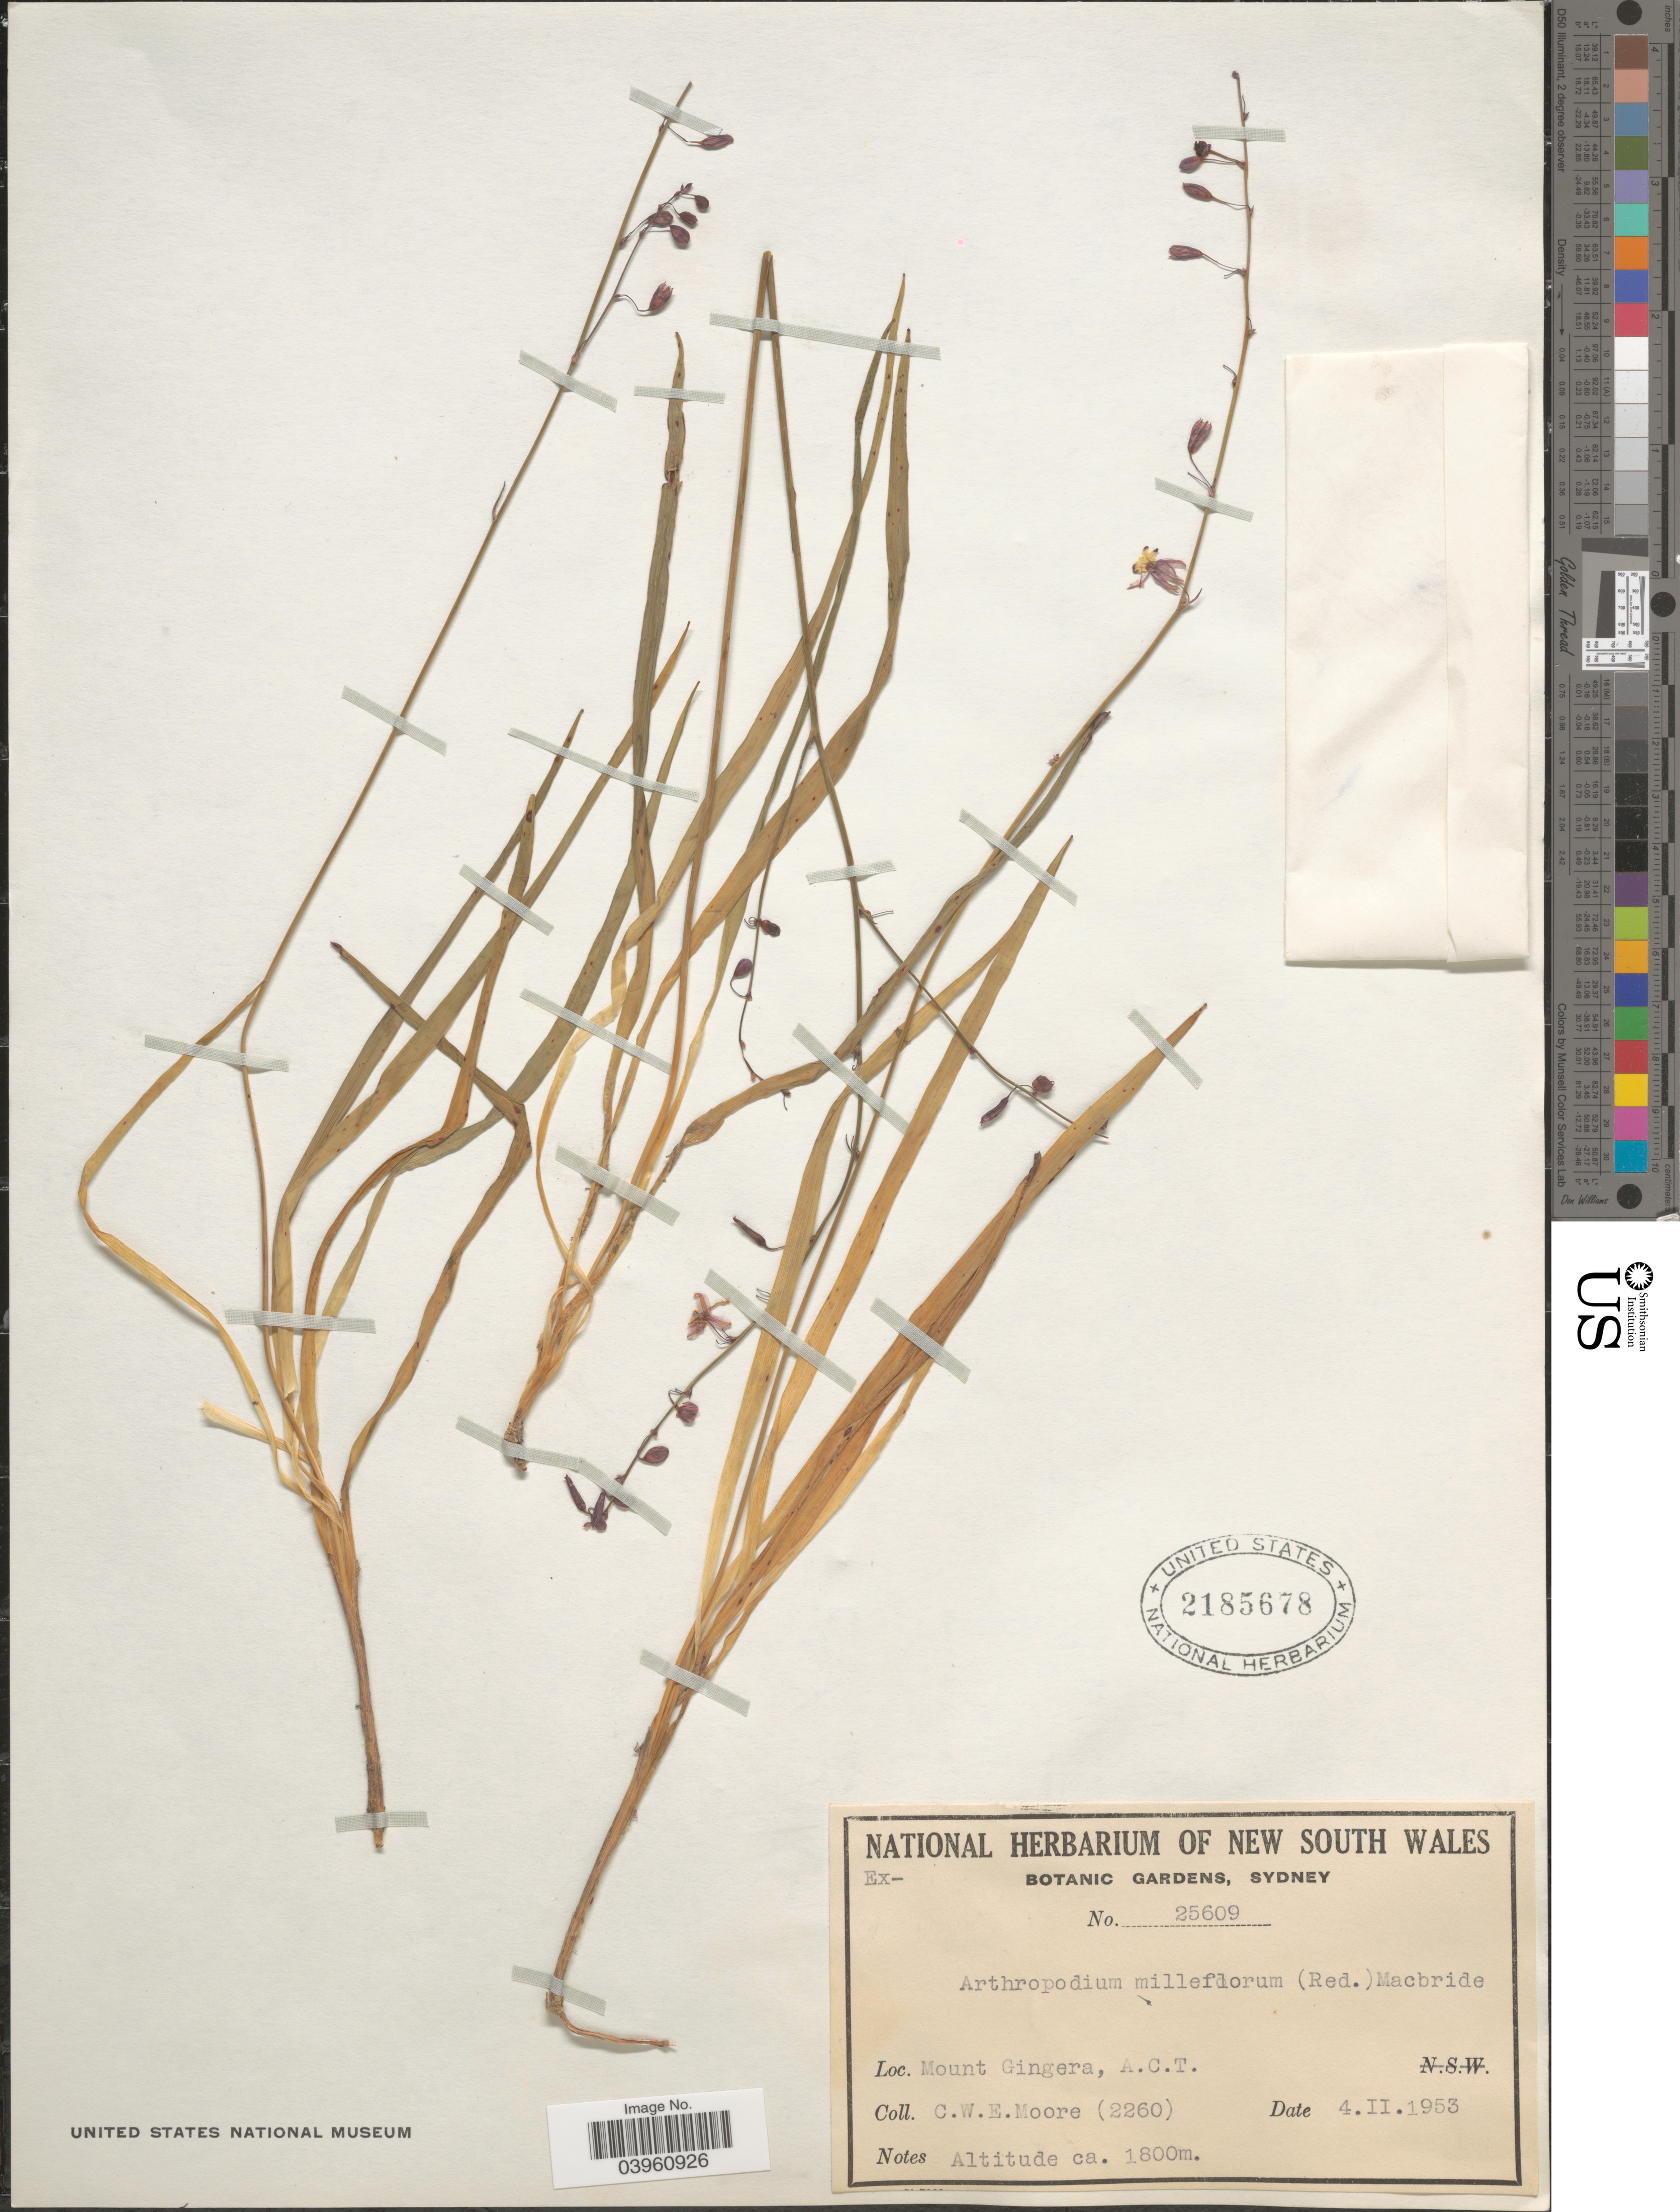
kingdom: Plantae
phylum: Tracheophyta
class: Liliopsida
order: Asparagales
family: Asparagaceae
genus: Arthropodium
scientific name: Arthropodium milleflorum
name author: (DC.) J.F. Macbr.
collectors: C. Moore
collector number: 2260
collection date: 1953-02-04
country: Australia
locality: Mount Gingera, A. C. T.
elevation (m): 1800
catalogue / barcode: US 2185678